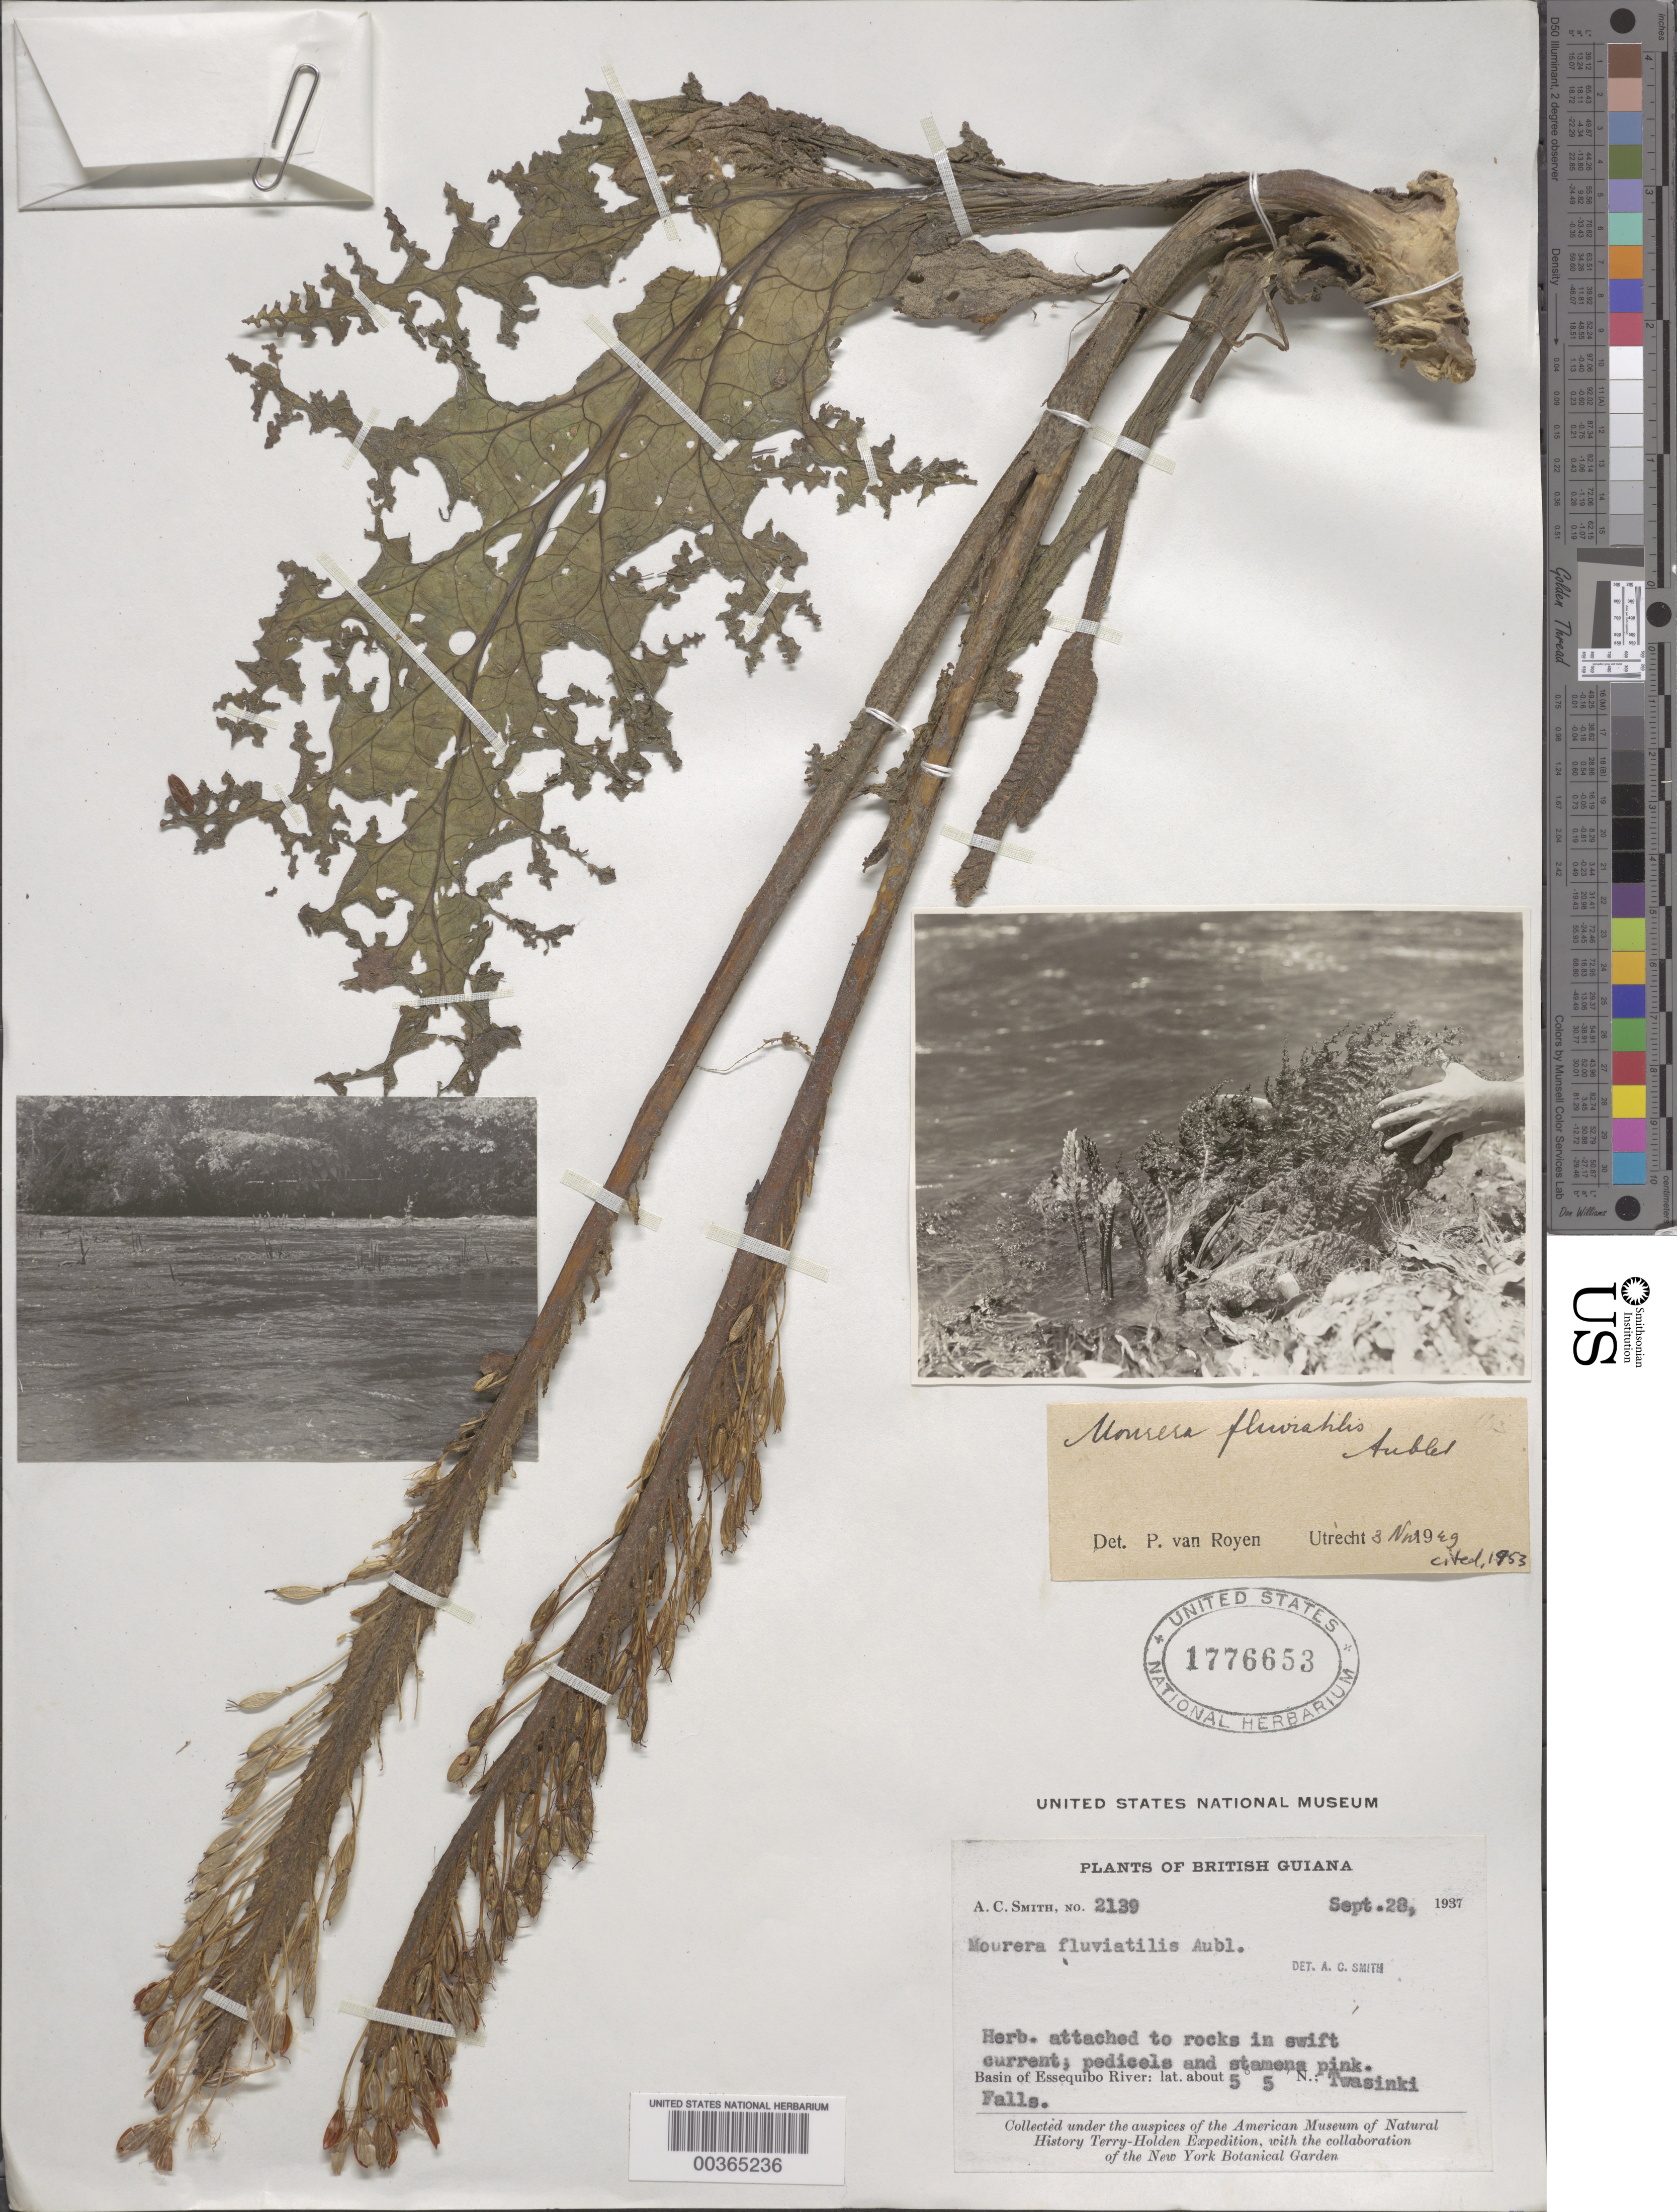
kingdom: Plantae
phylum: Tracheophyta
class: Magnoliopsida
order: Malpighiales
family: Podostemaceae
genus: Mourera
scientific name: Mourera fluviatilis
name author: Aubl.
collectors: A. C. Smith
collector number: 2139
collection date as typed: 28 Sep 1937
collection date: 1937-09-28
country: Guyana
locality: Basin of essequibo river, twasinki falls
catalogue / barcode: US 1776653